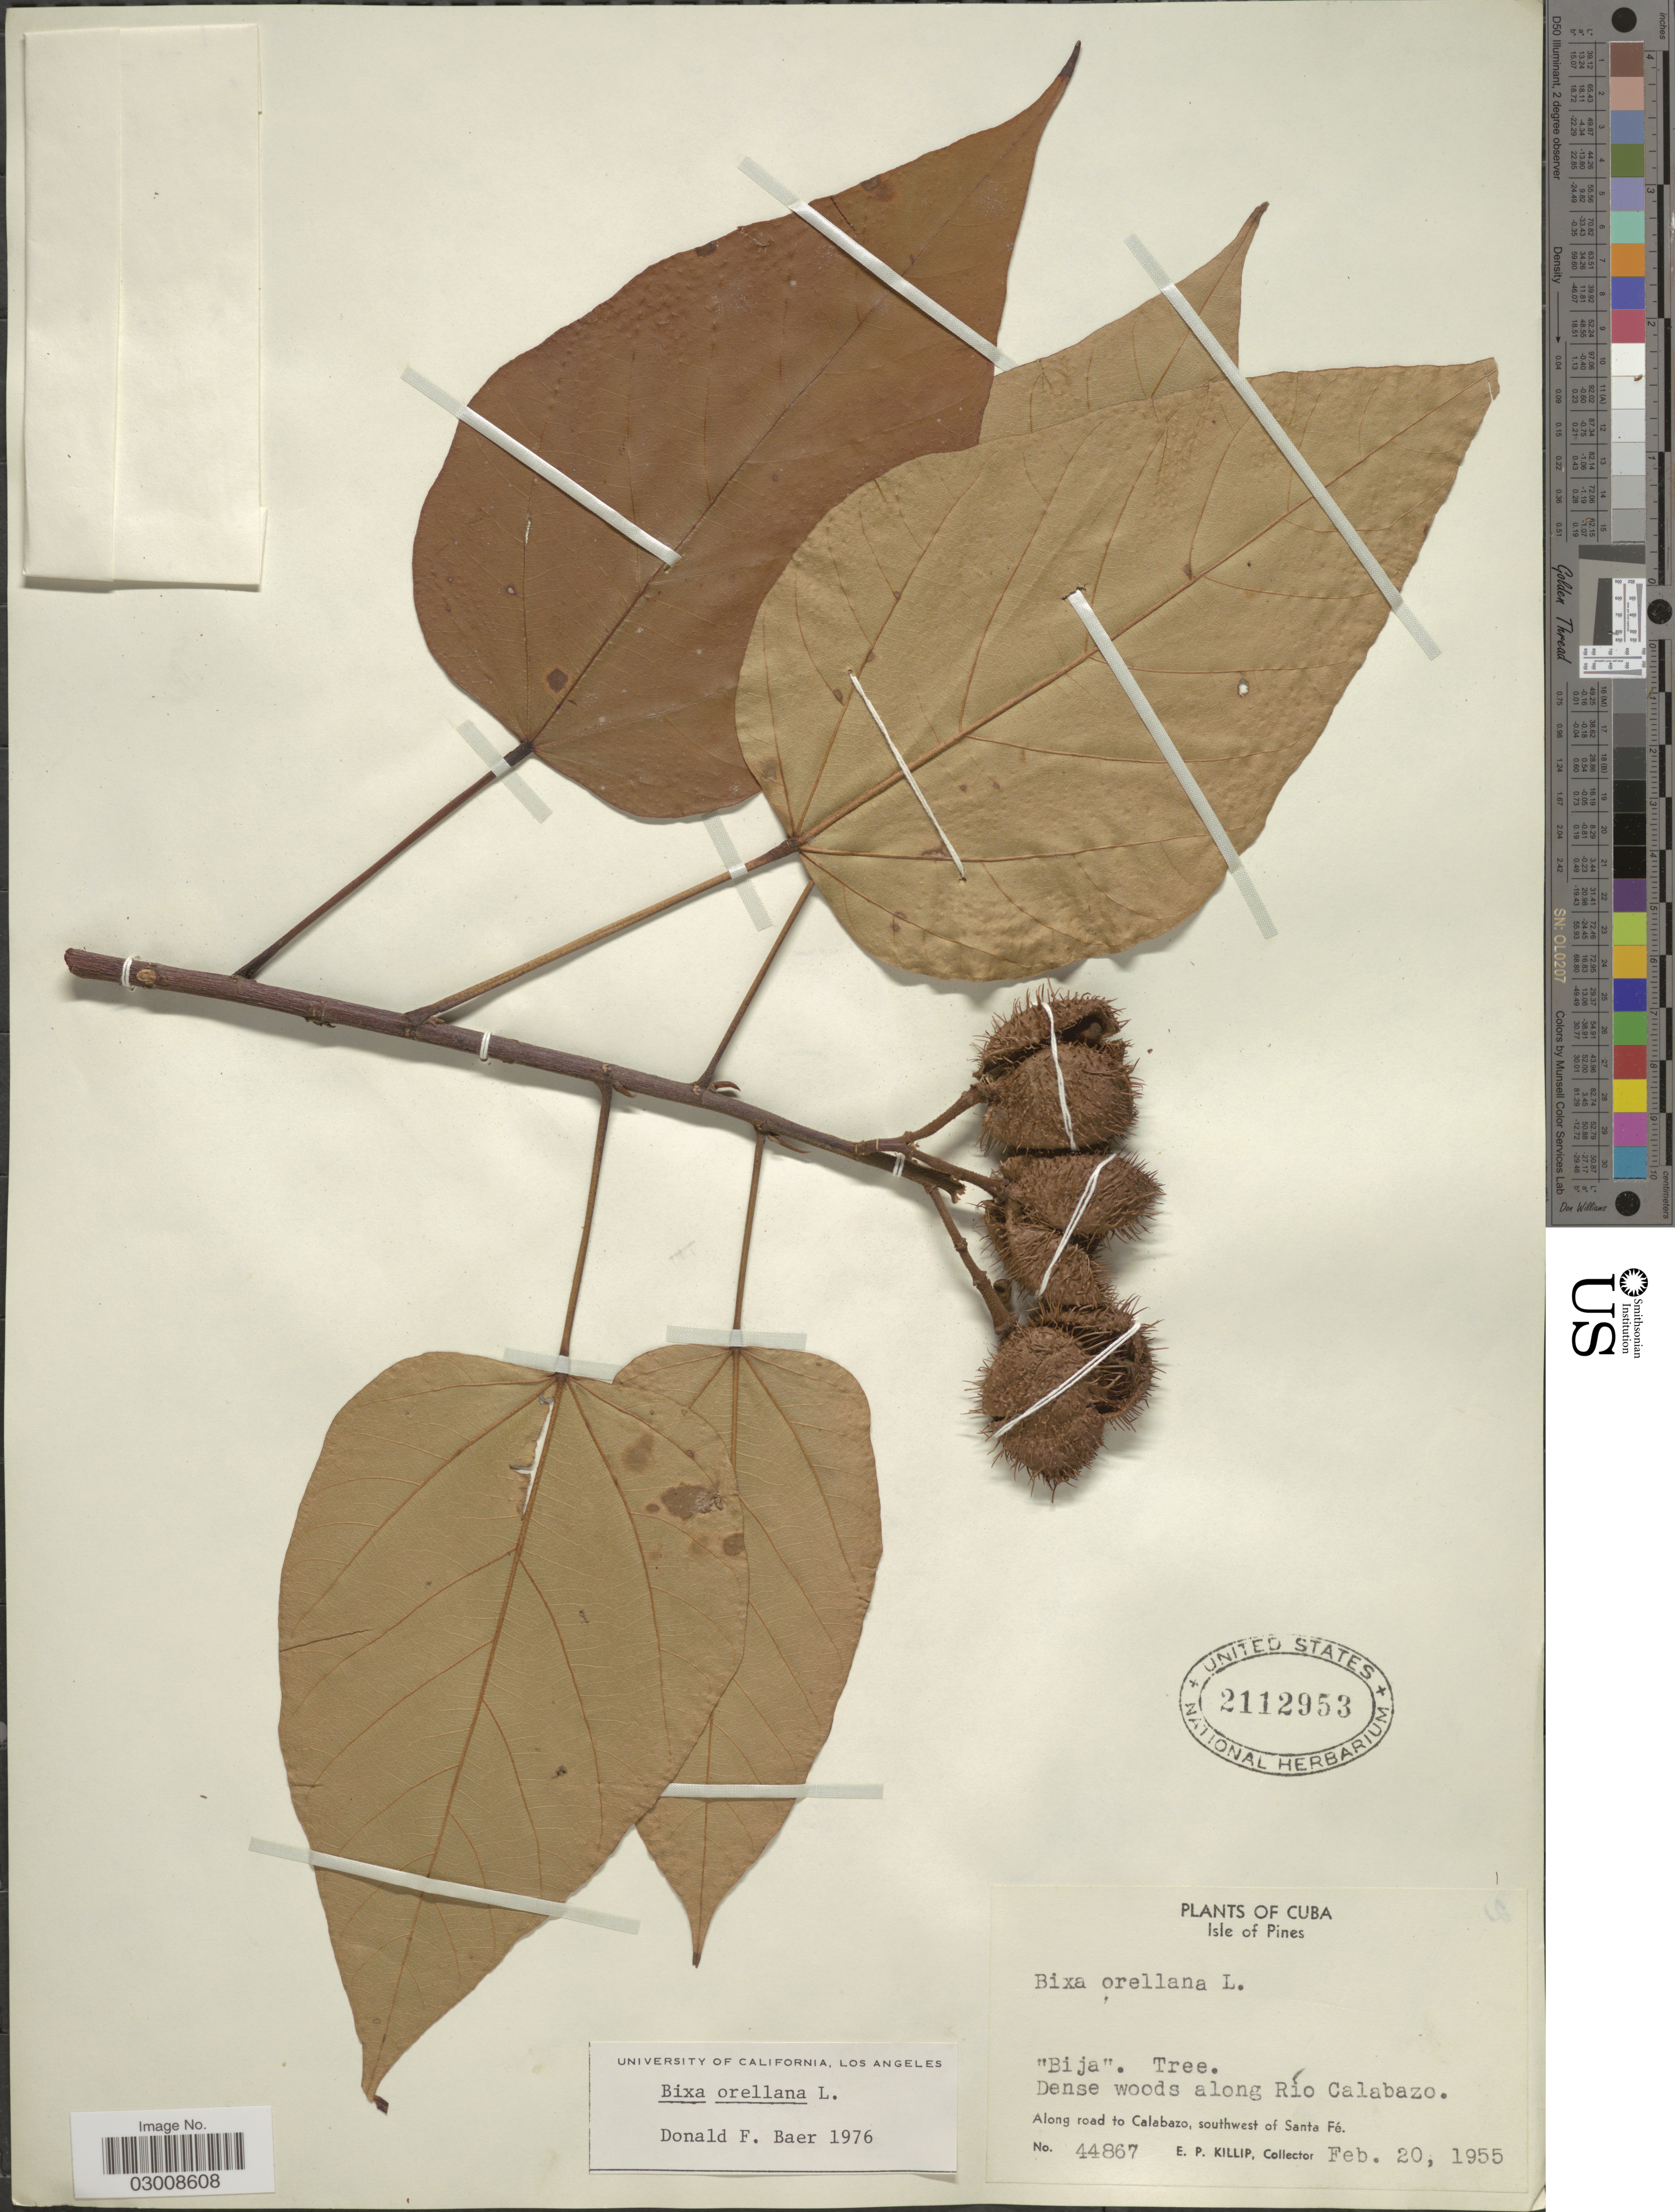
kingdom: Plantae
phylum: Tracheophyta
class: Magnoliopsida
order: Malvales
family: Bixaceae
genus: Bixa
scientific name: Bixa orellana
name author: L.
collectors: E. P. Killip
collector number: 44867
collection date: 1955-02-20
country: Cuba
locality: Isle of Pines, Dense woods along Río Calabozo, Along road to Calabozo, southwest of Santa Fé.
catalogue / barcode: US 2112953